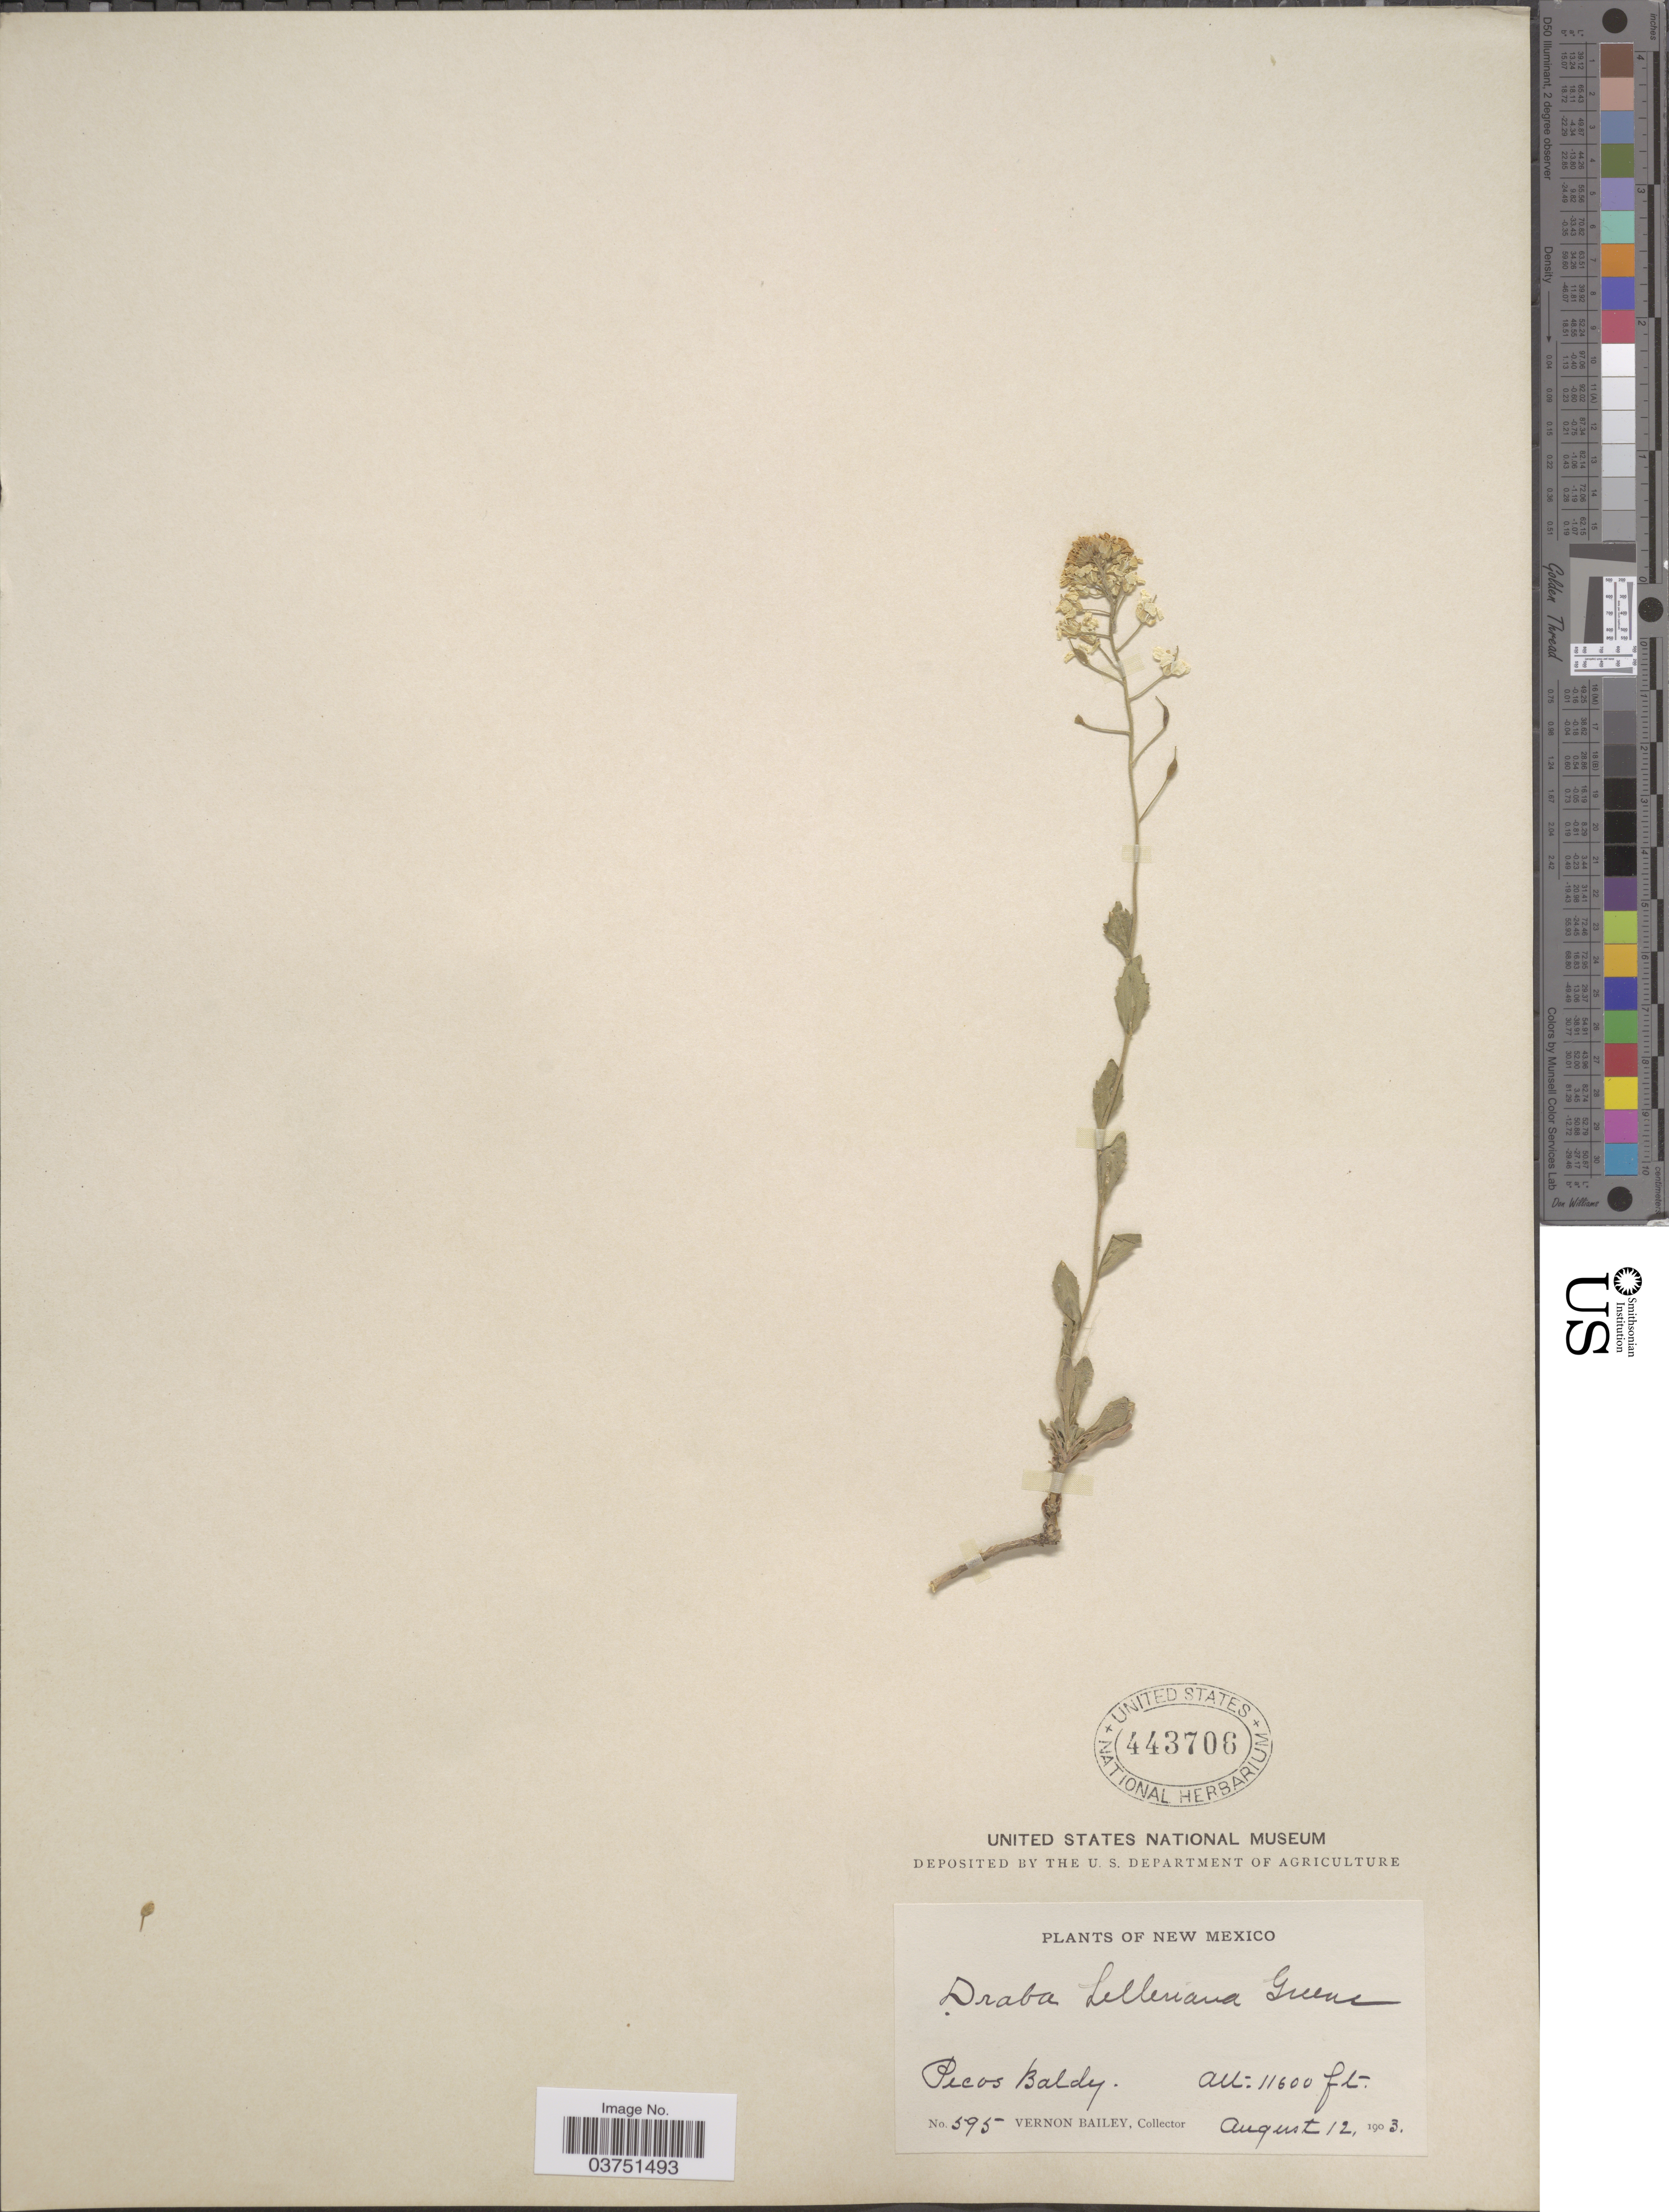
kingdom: Plantae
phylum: Tracheophyta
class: Magnoliopsida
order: Brassicales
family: Brassicaceae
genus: Draba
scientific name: Draba helleriana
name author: Greene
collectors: V. O. Bailey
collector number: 595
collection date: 1903-08-12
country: United States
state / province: New Mexico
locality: Pecos Baldy.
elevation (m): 3536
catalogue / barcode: US 443706